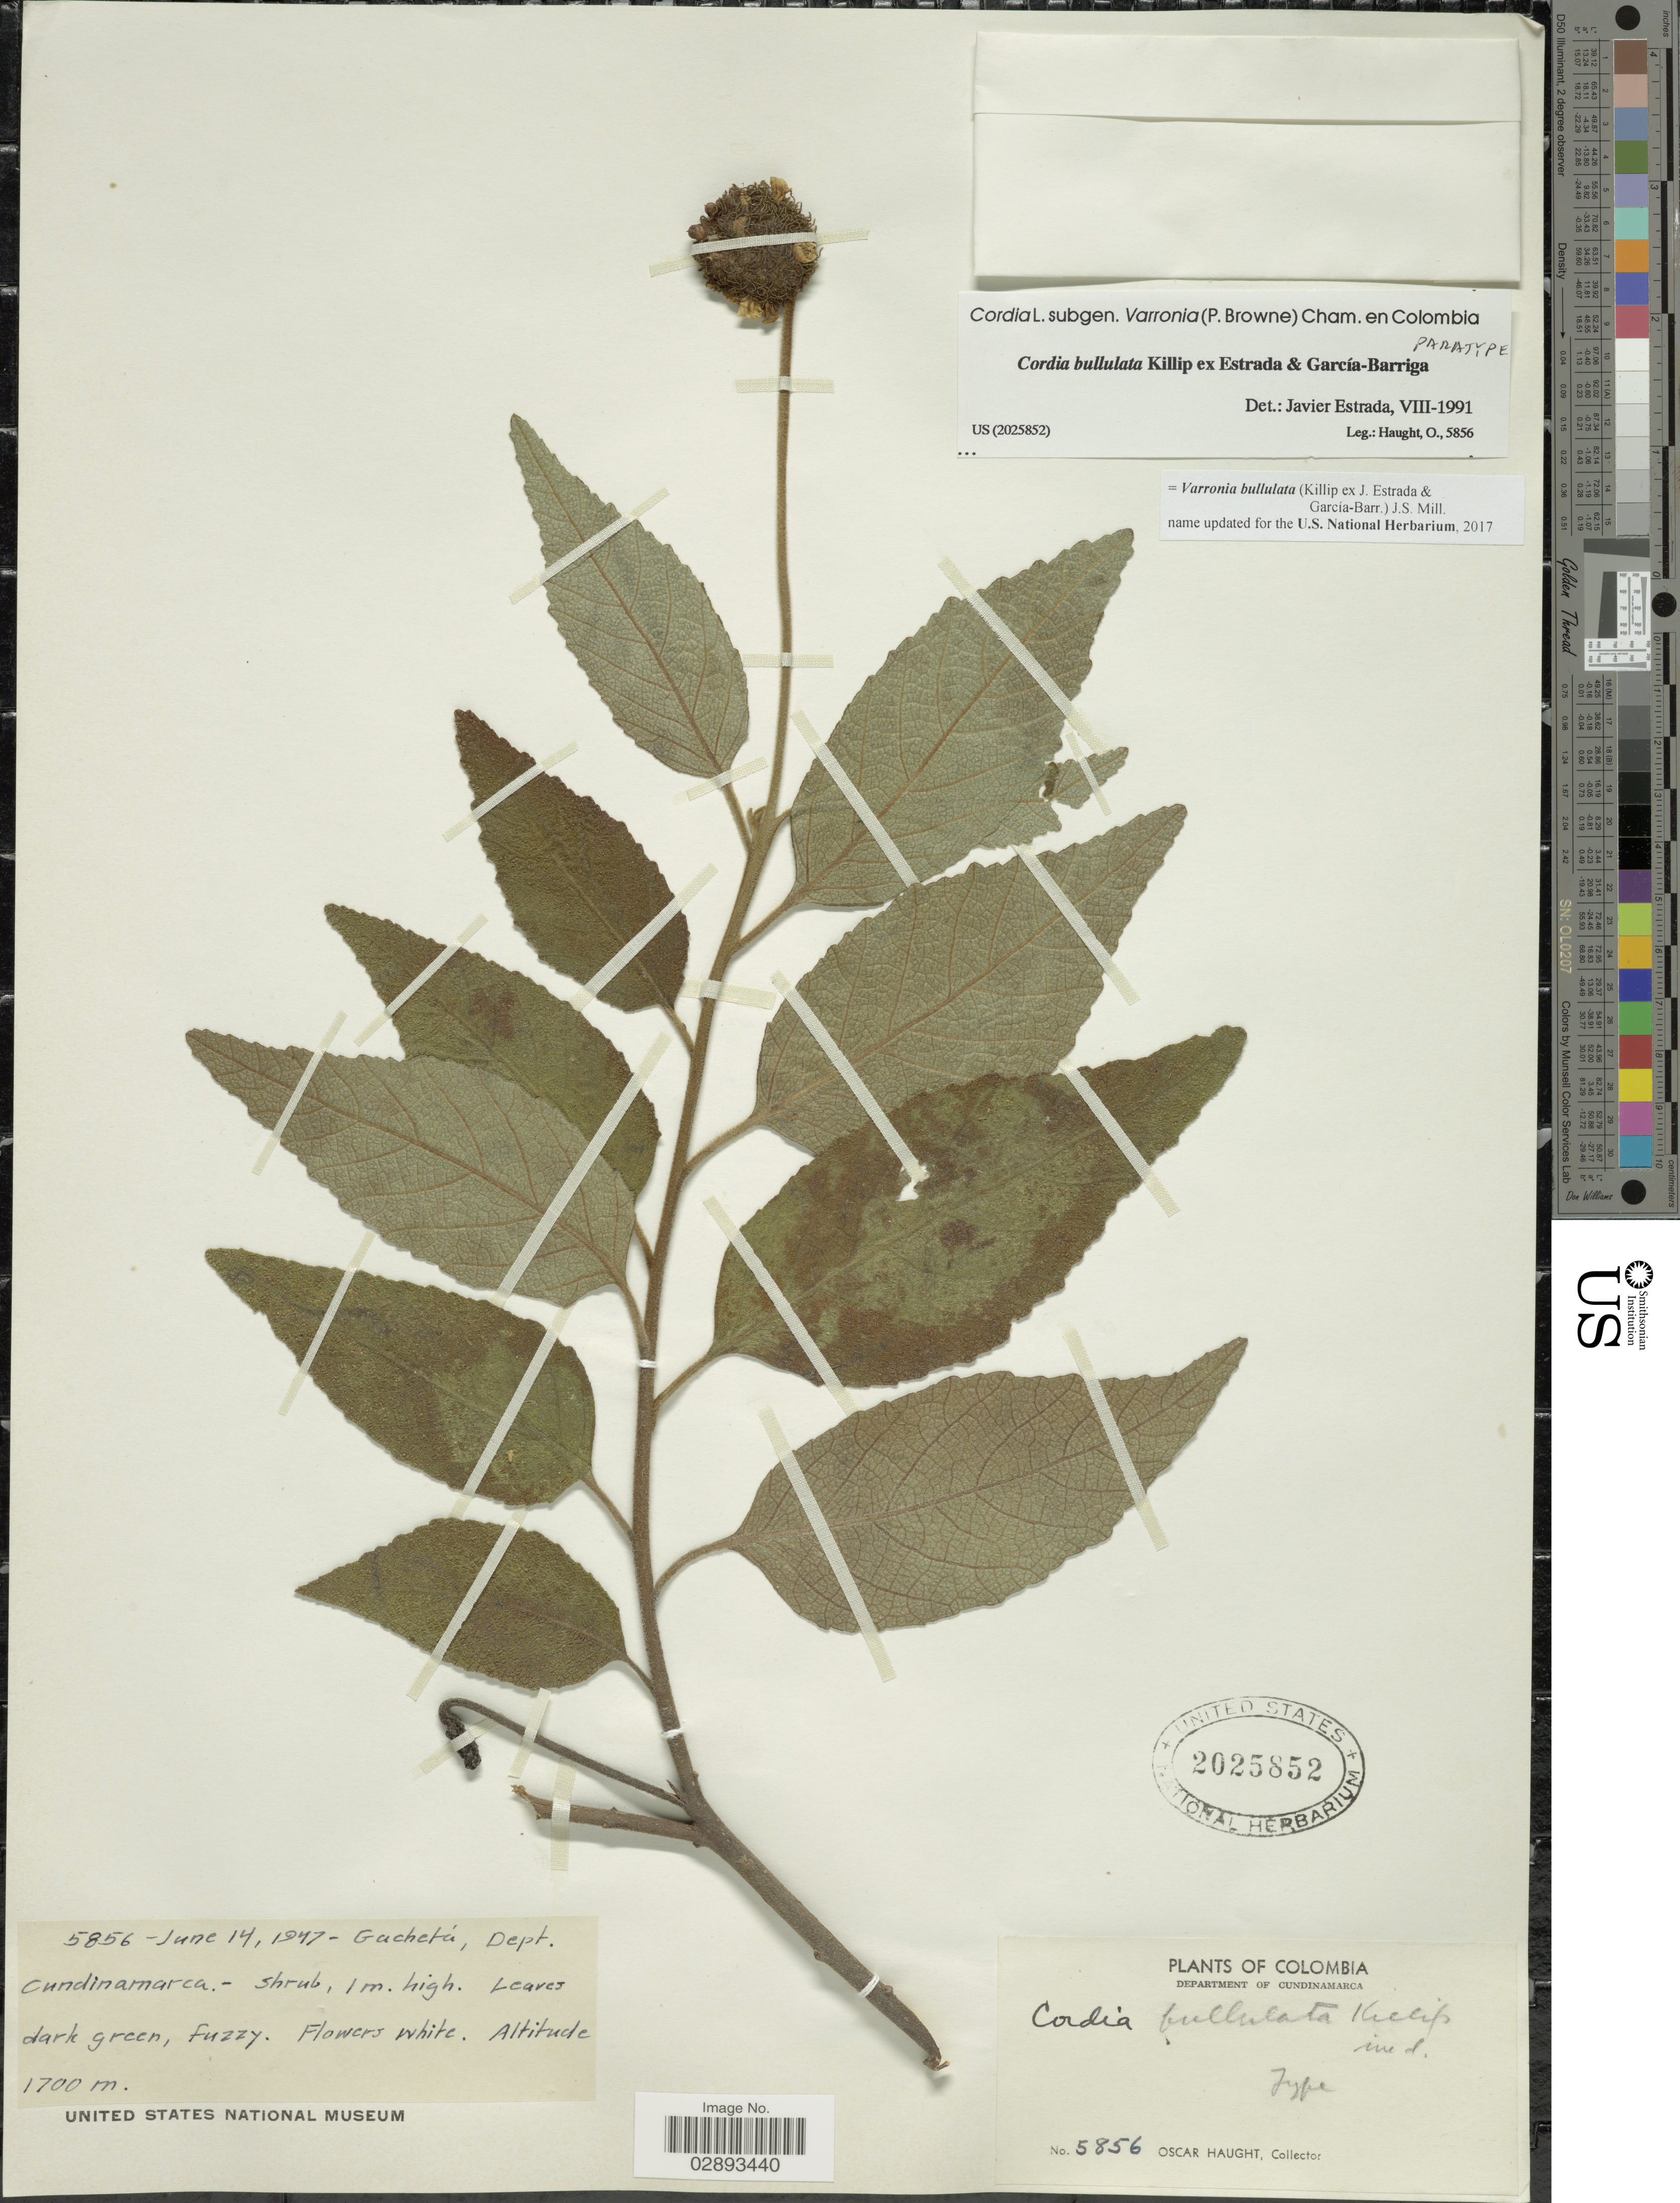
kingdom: Plantae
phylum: Tracheophyta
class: Magnoliopsida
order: Boraginales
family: Cordiaceae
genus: Varronia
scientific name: Varronia bullulata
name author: (Killip ex J. Estrada & García-Barr.) J.S. Mill.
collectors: O. Haught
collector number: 5856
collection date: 1947-06-14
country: Colombia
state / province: Cundinamarca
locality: Gachetá, Dept. Cundinamarca.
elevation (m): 1700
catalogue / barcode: US 2025852